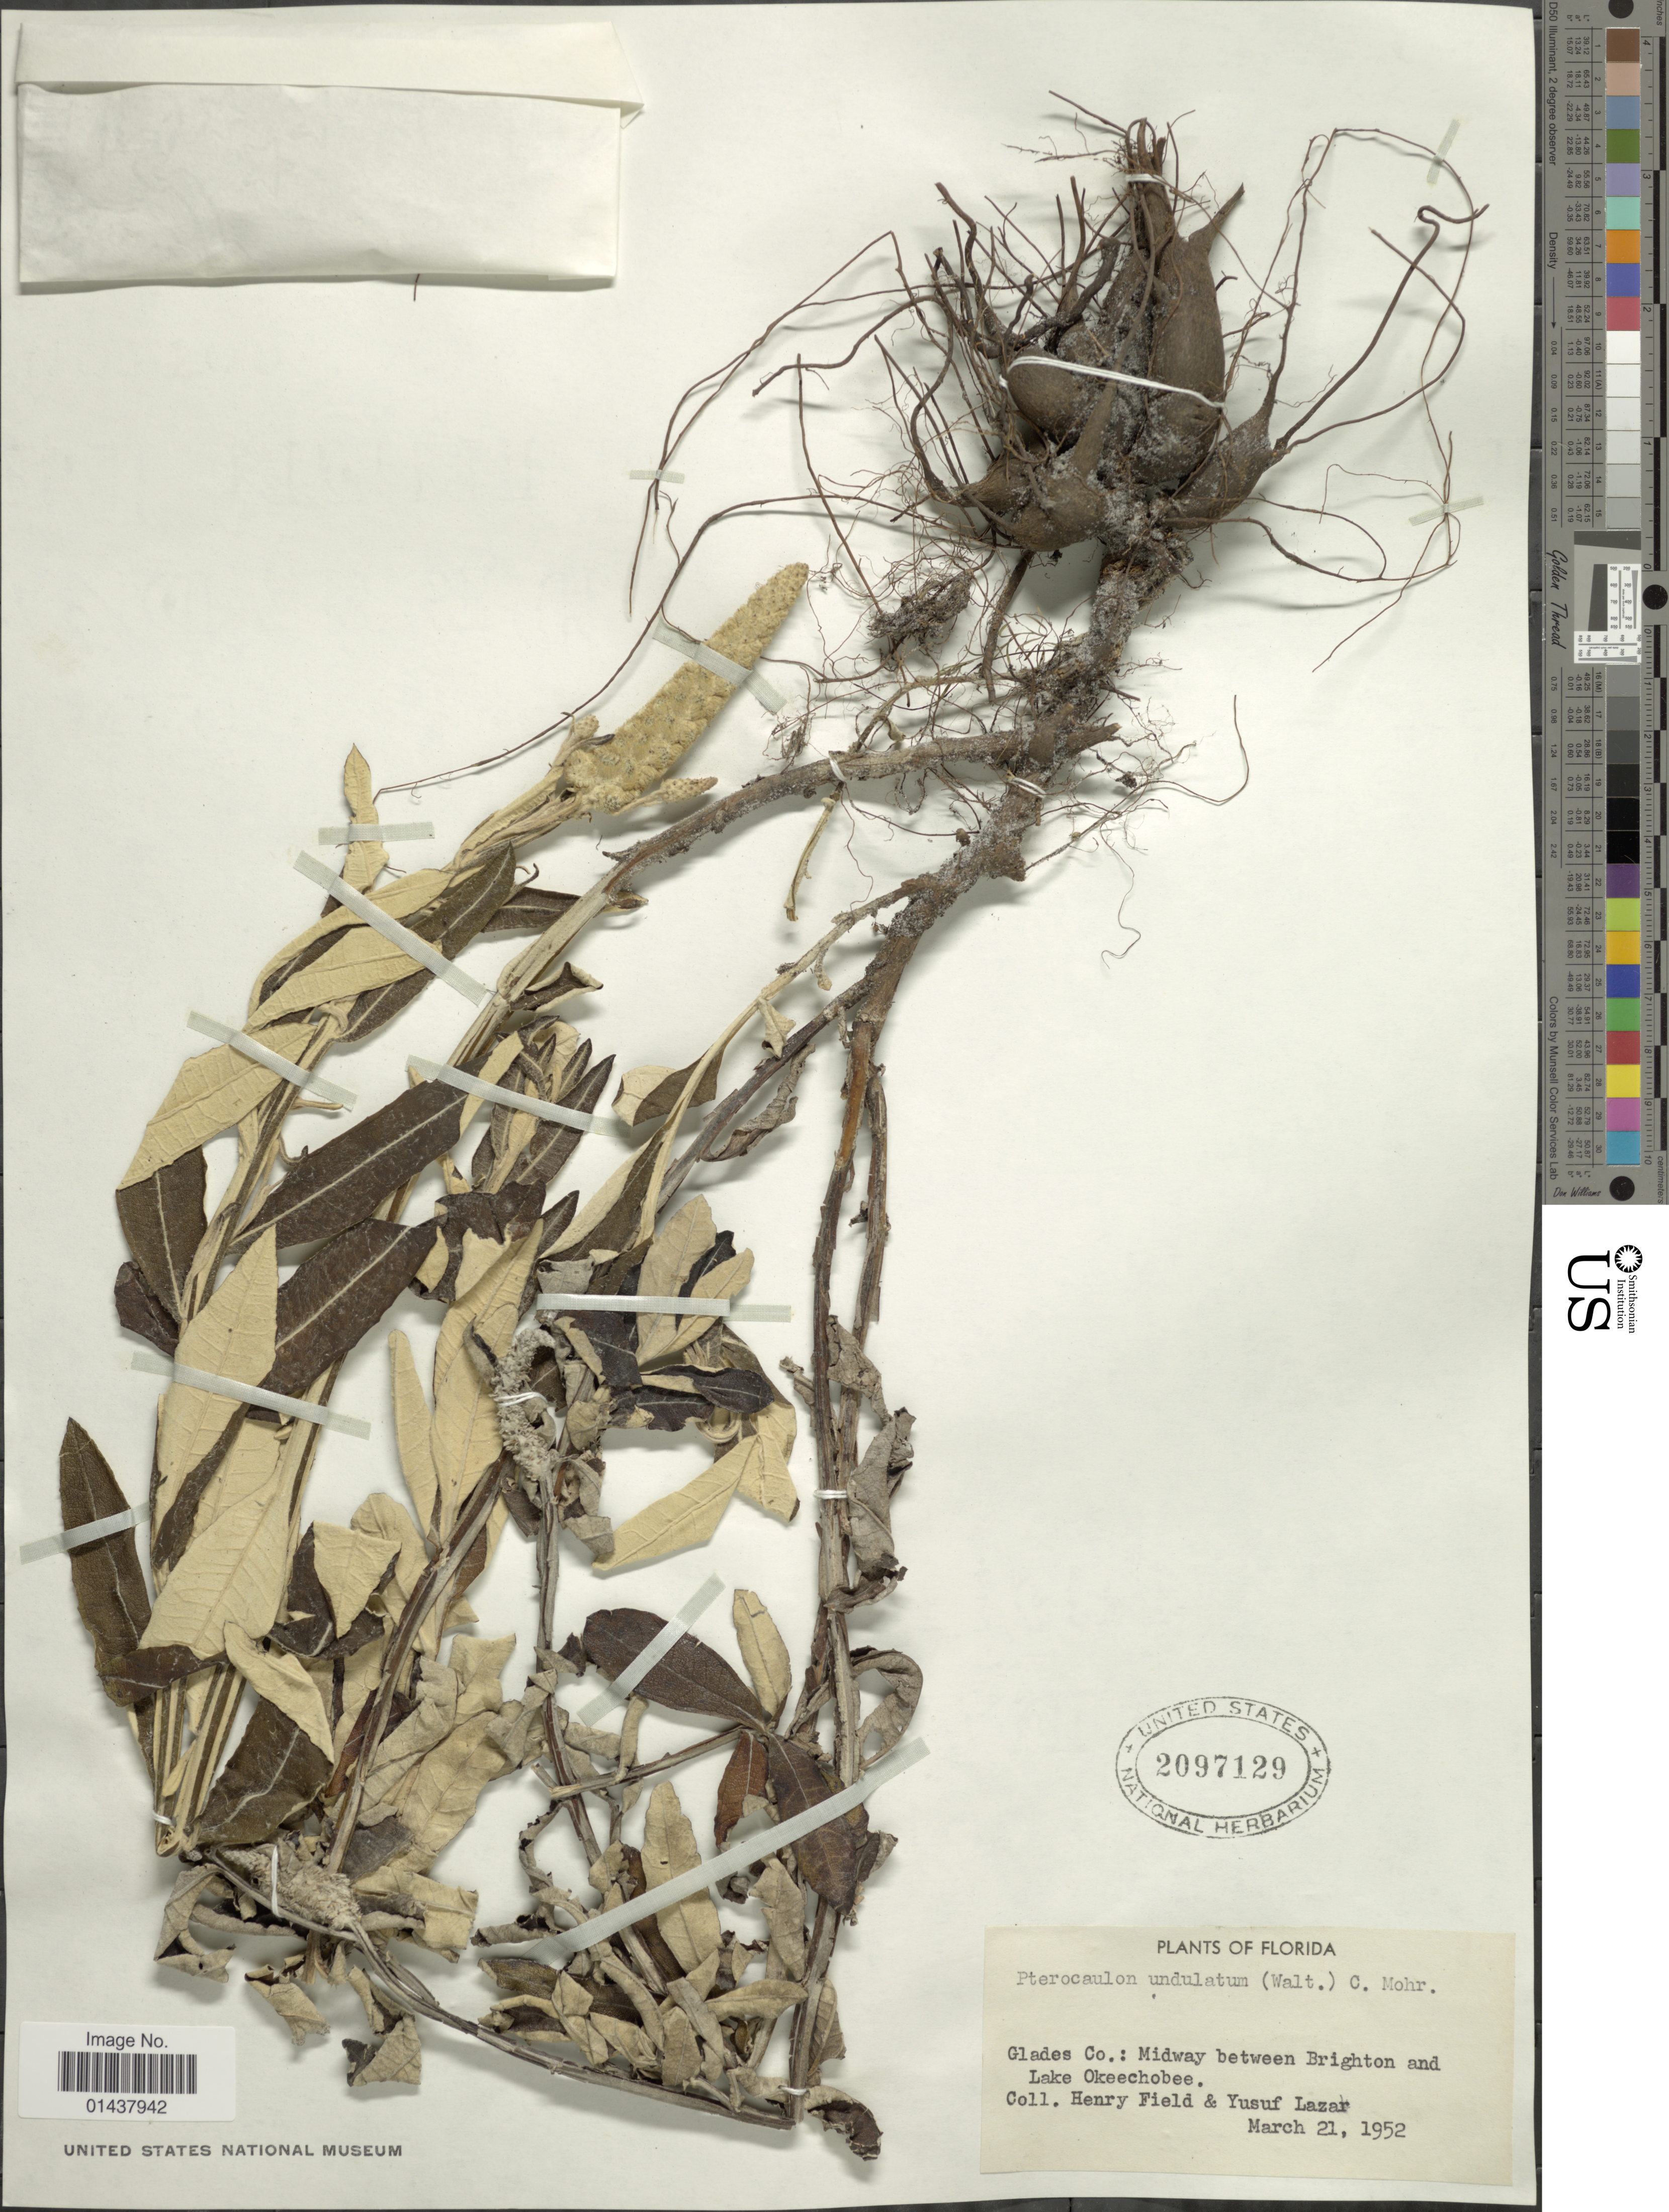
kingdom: Plantae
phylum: Tracheophyta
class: Magnoliopsida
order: Asterales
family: Asteraceae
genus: Pterocaulon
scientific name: Pterocaulon undulatum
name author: C. Mohr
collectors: H. Field & Y. Lazar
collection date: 1952-03-21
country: United States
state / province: Florida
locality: Glades Co.: Midway between Brighton and Lake Okeechobee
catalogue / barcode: US 207129